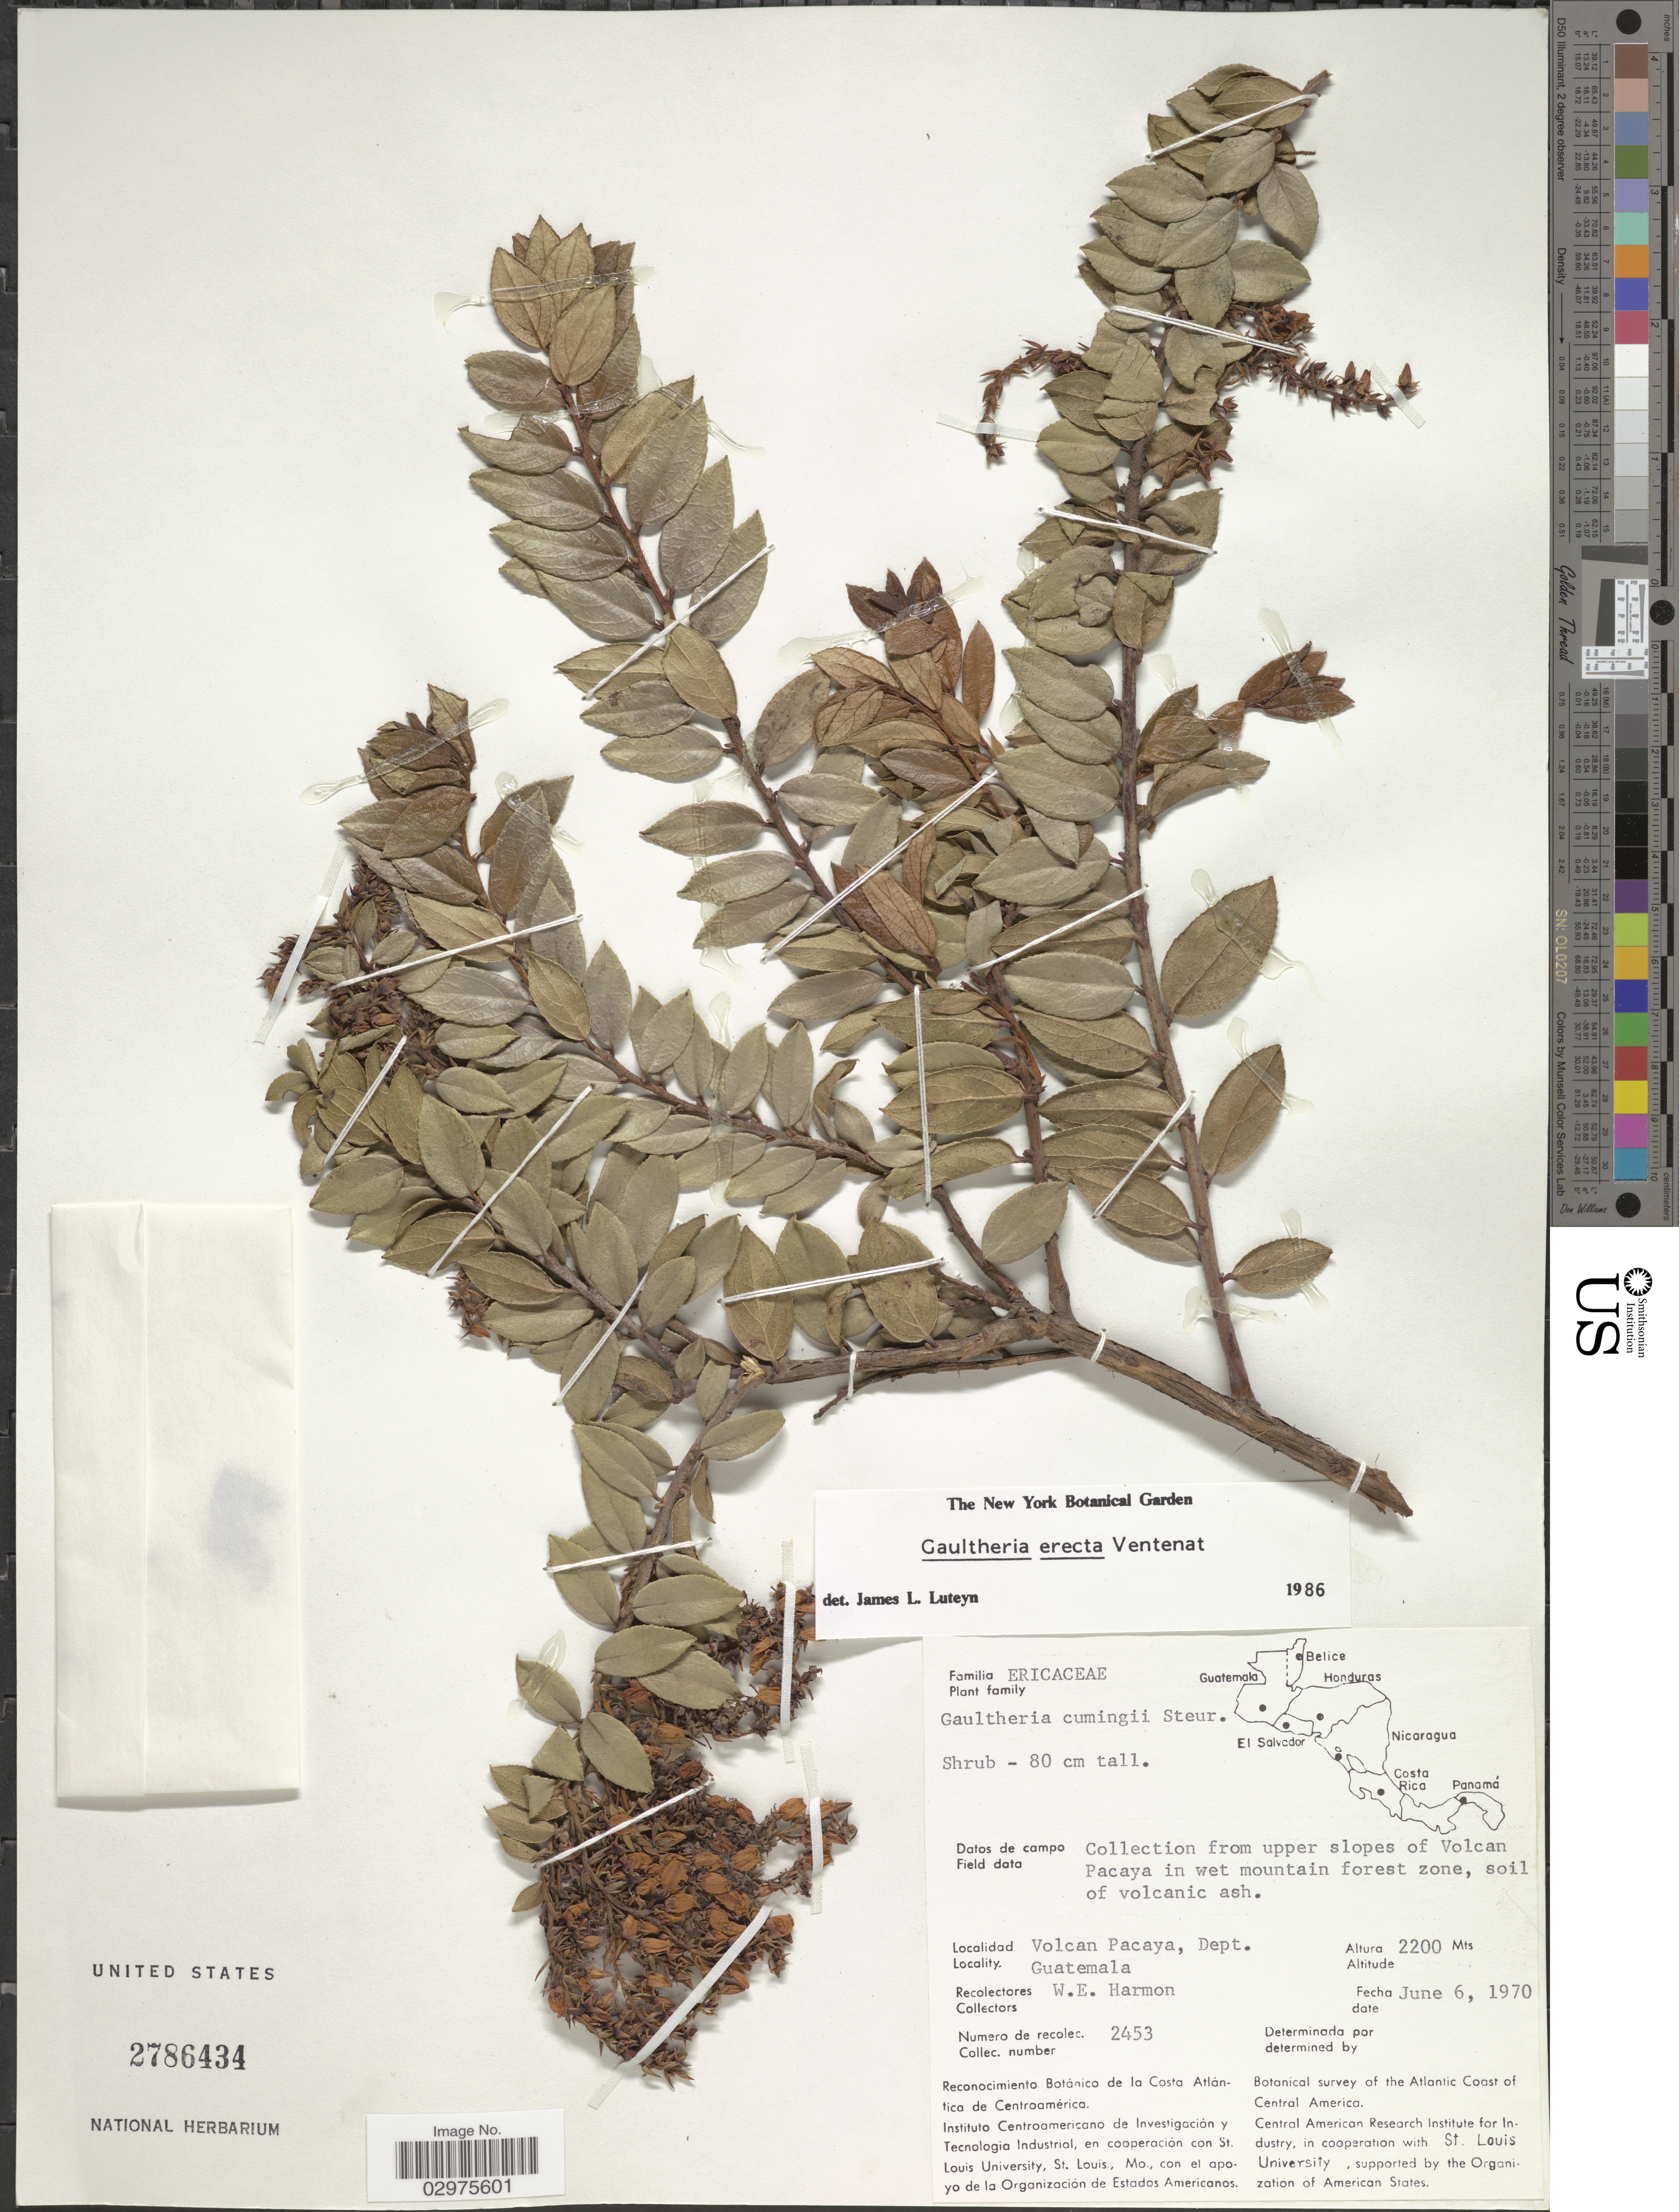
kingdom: Plantae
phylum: Tracheophyta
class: Magnoliopsida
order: Ericales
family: Ericaceae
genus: Gaultheria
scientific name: Gaultheria erecta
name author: Vent.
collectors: W. E. Harmon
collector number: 2453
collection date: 1970-06-06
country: Guatemala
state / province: Guatemala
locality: Volcan Pacaya, Dept. Guatemala. From upper slopes of Volcan Pacaya.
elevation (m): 2200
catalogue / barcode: US 2786434